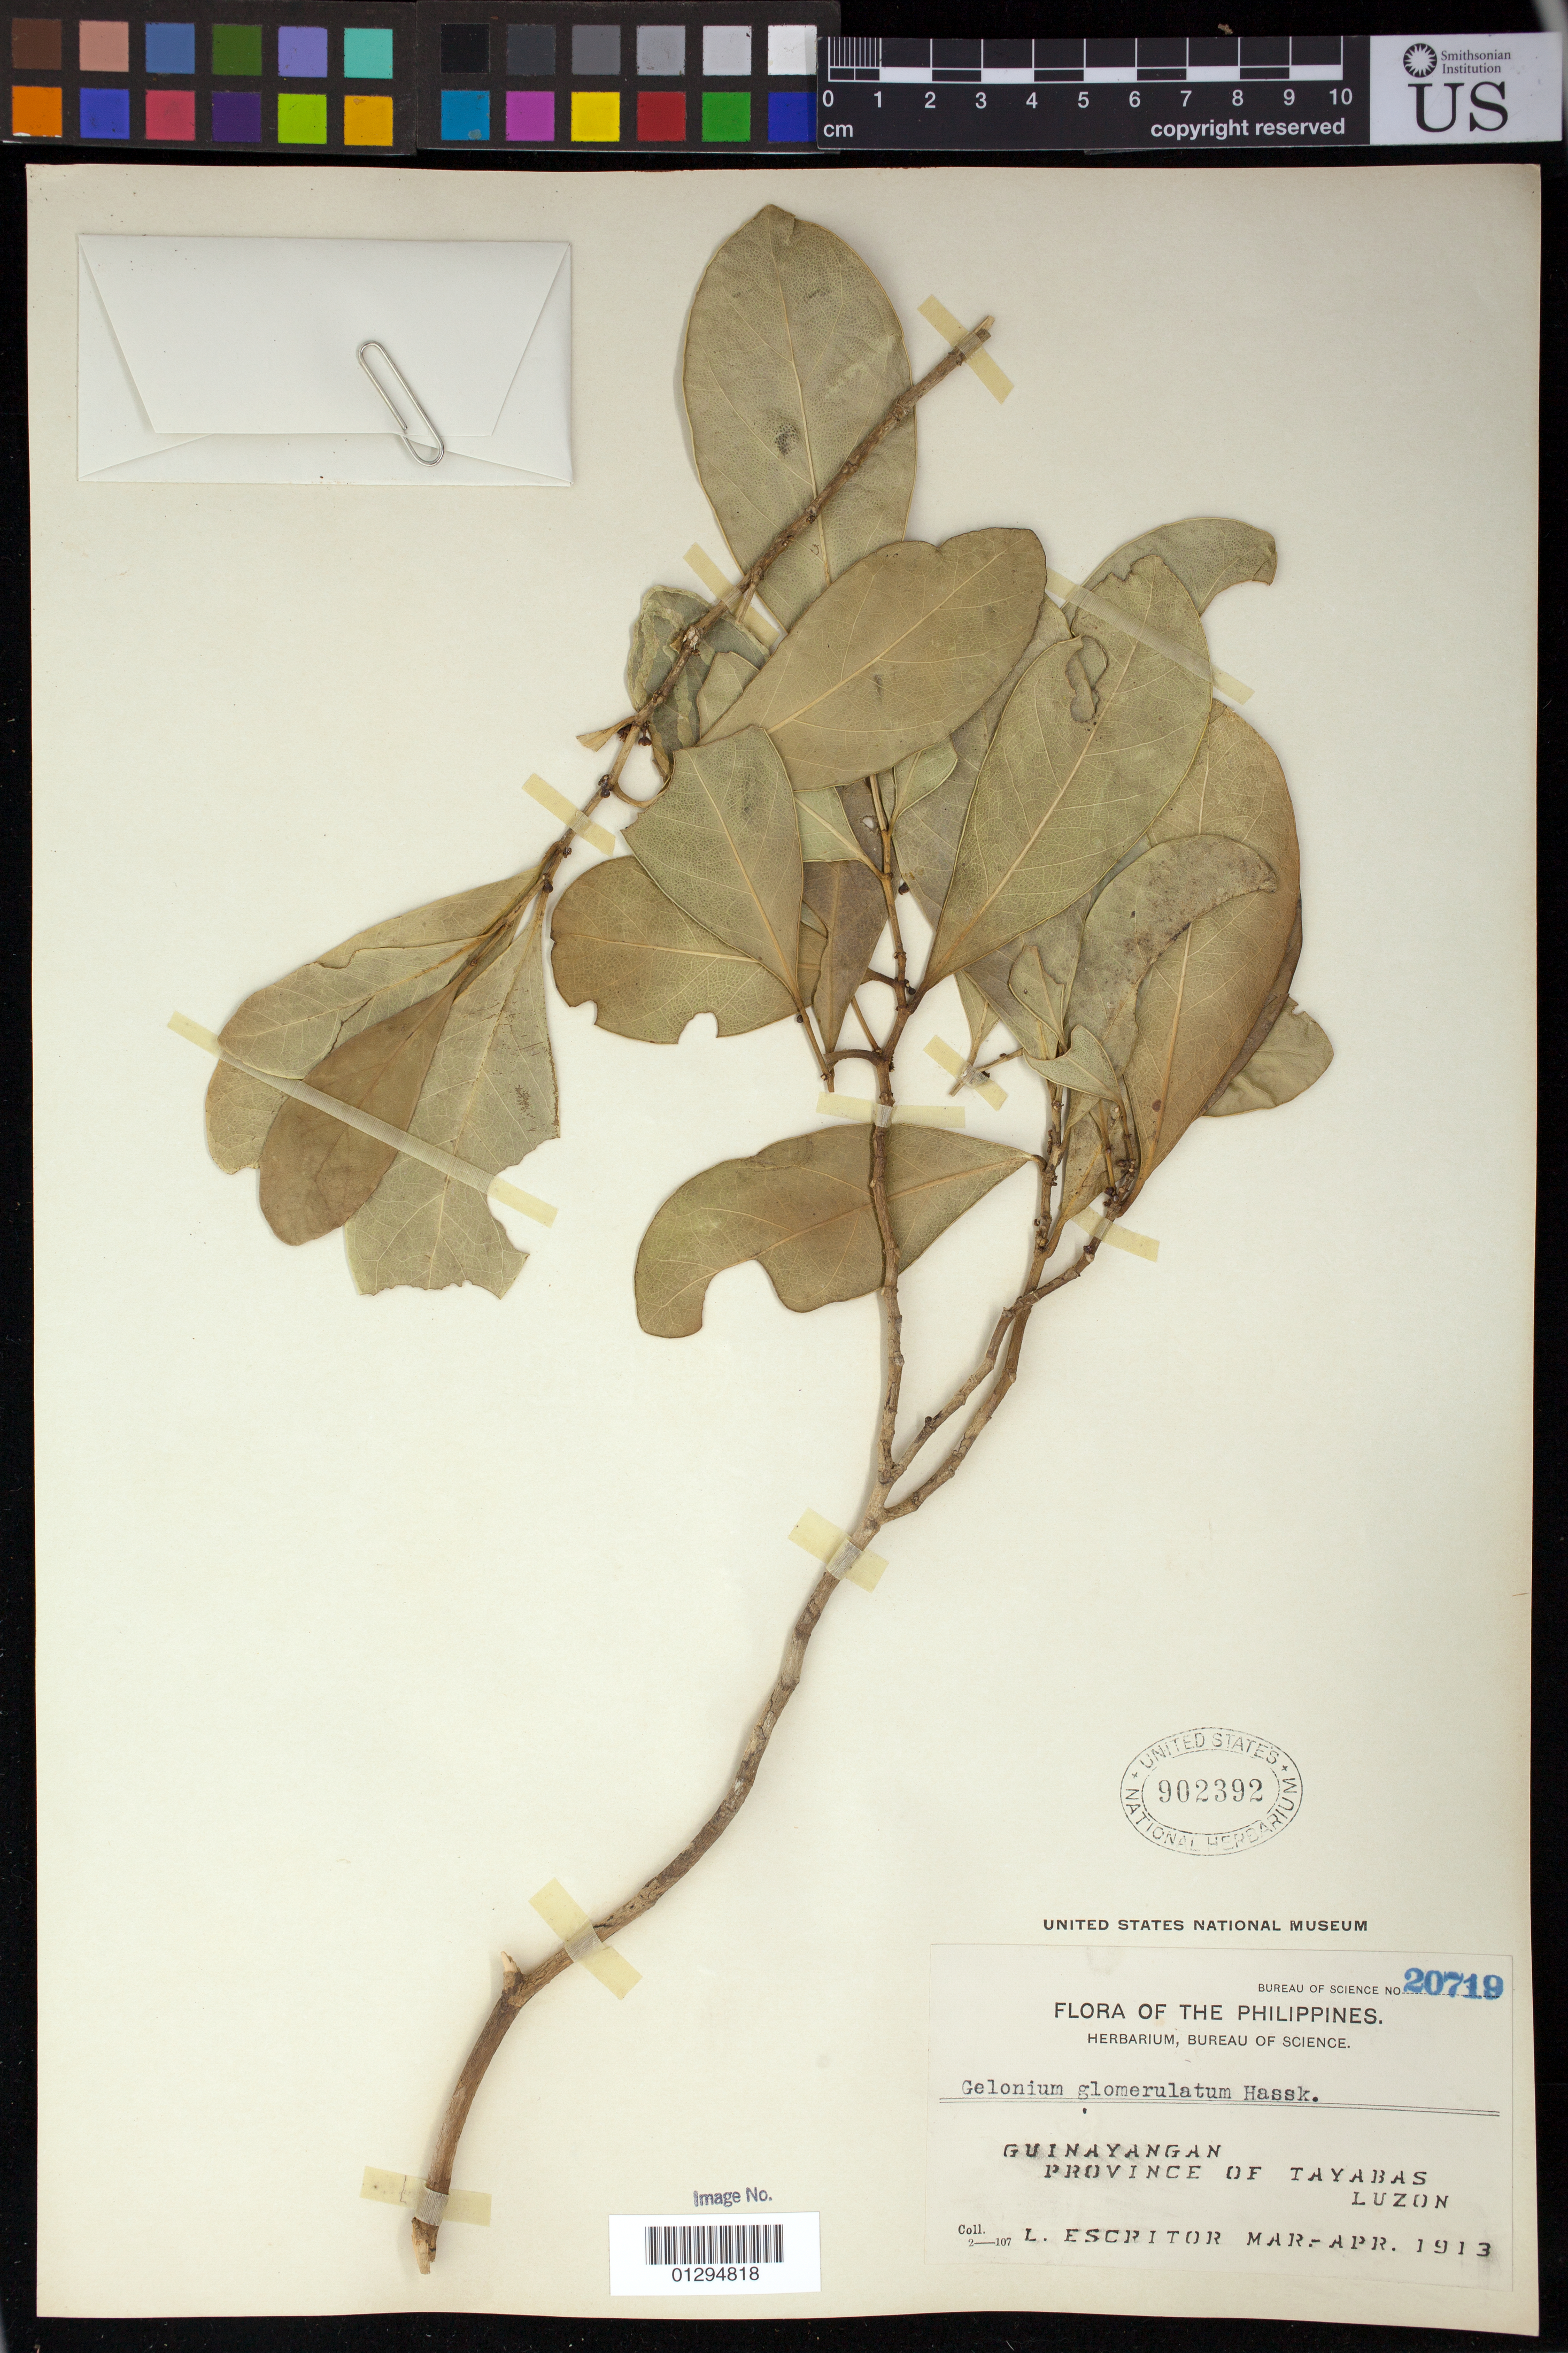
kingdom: Plantae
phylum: Tracheophyta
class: Magnoliopsida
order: Malpighiales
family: Euphorbiaceae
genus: Suregada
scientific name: Suregada glomerulata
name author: (Blume) Baill.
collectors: L. Escritor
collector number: Bur. Sci. 20719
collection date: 1913-03/1913-04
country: Philippines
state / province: Calabarzon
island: Luzon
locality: Guinayangan, Province of Tayabas, Luzon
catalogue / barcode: US 902392